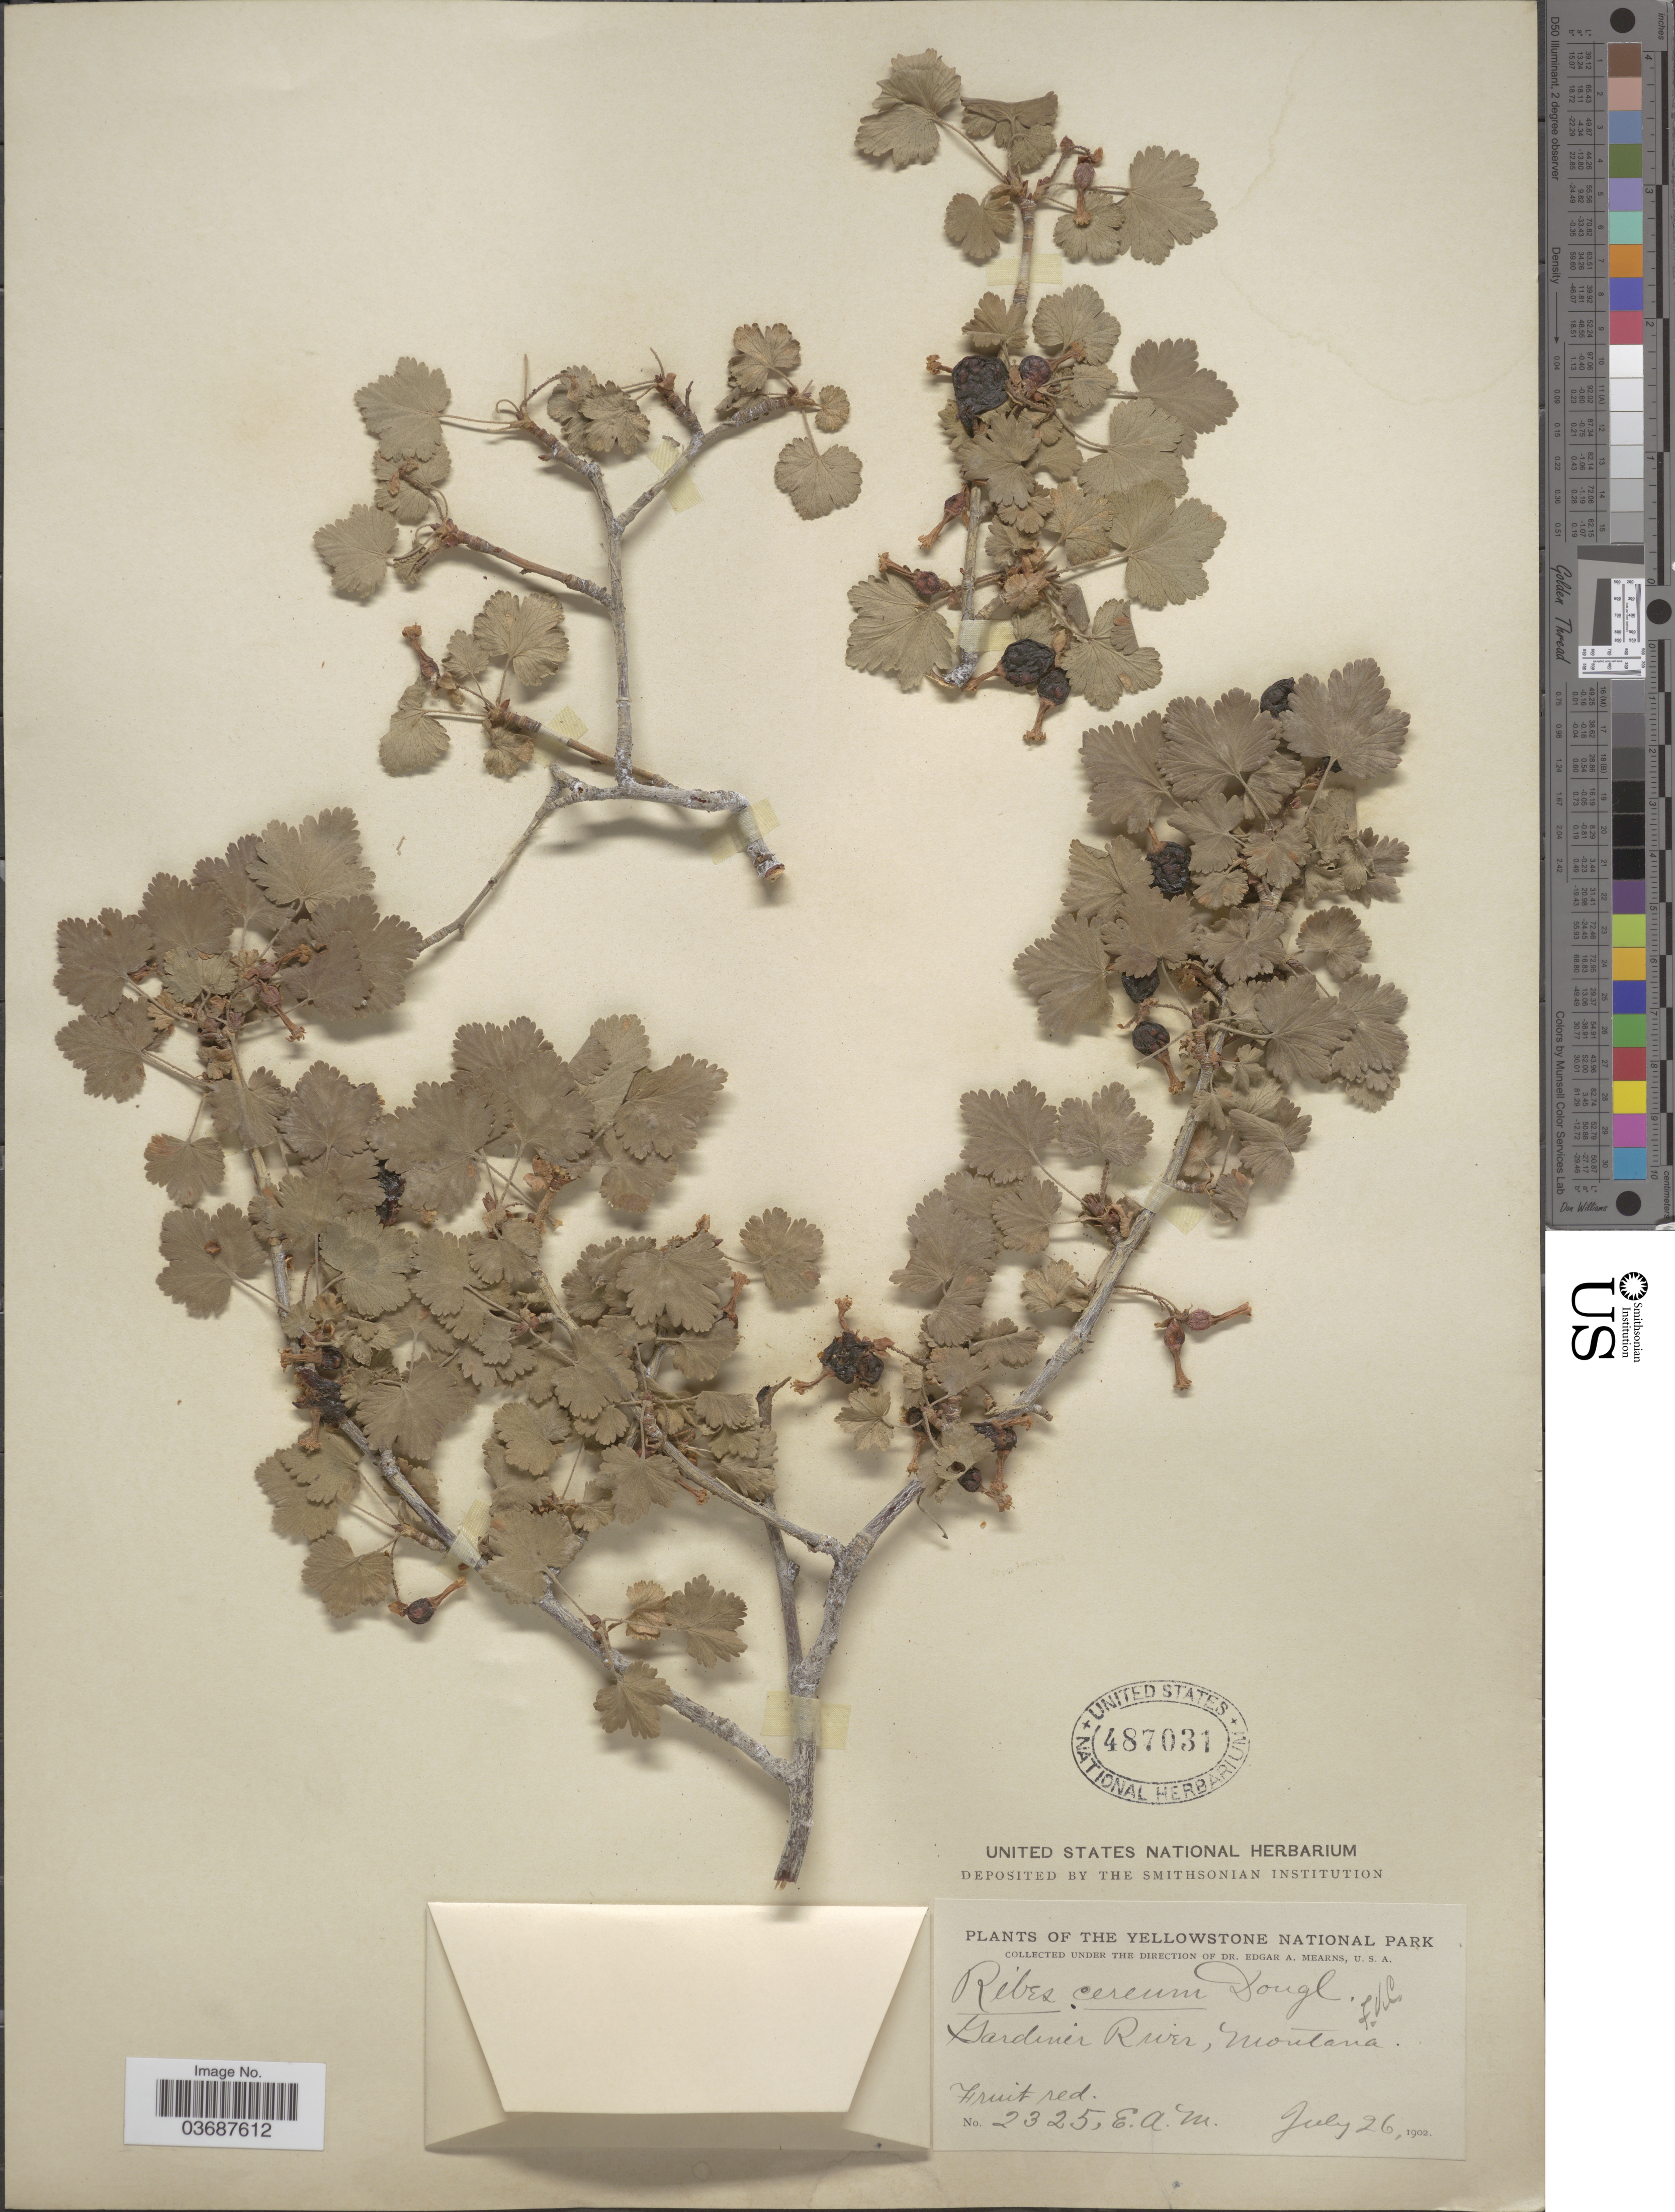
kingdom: Plantae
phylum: Tracheophyta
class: Magnoliopsida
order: Saxifragales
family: Grossulariaceae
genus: Ribes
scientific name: Ribes inebrians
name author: Lindl.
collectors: E. A. Mearns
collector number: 2325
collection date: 1902-07-26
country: United States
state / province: Montana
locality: The Yellowstone National Park. Gardiner River.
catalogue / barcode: US 487031